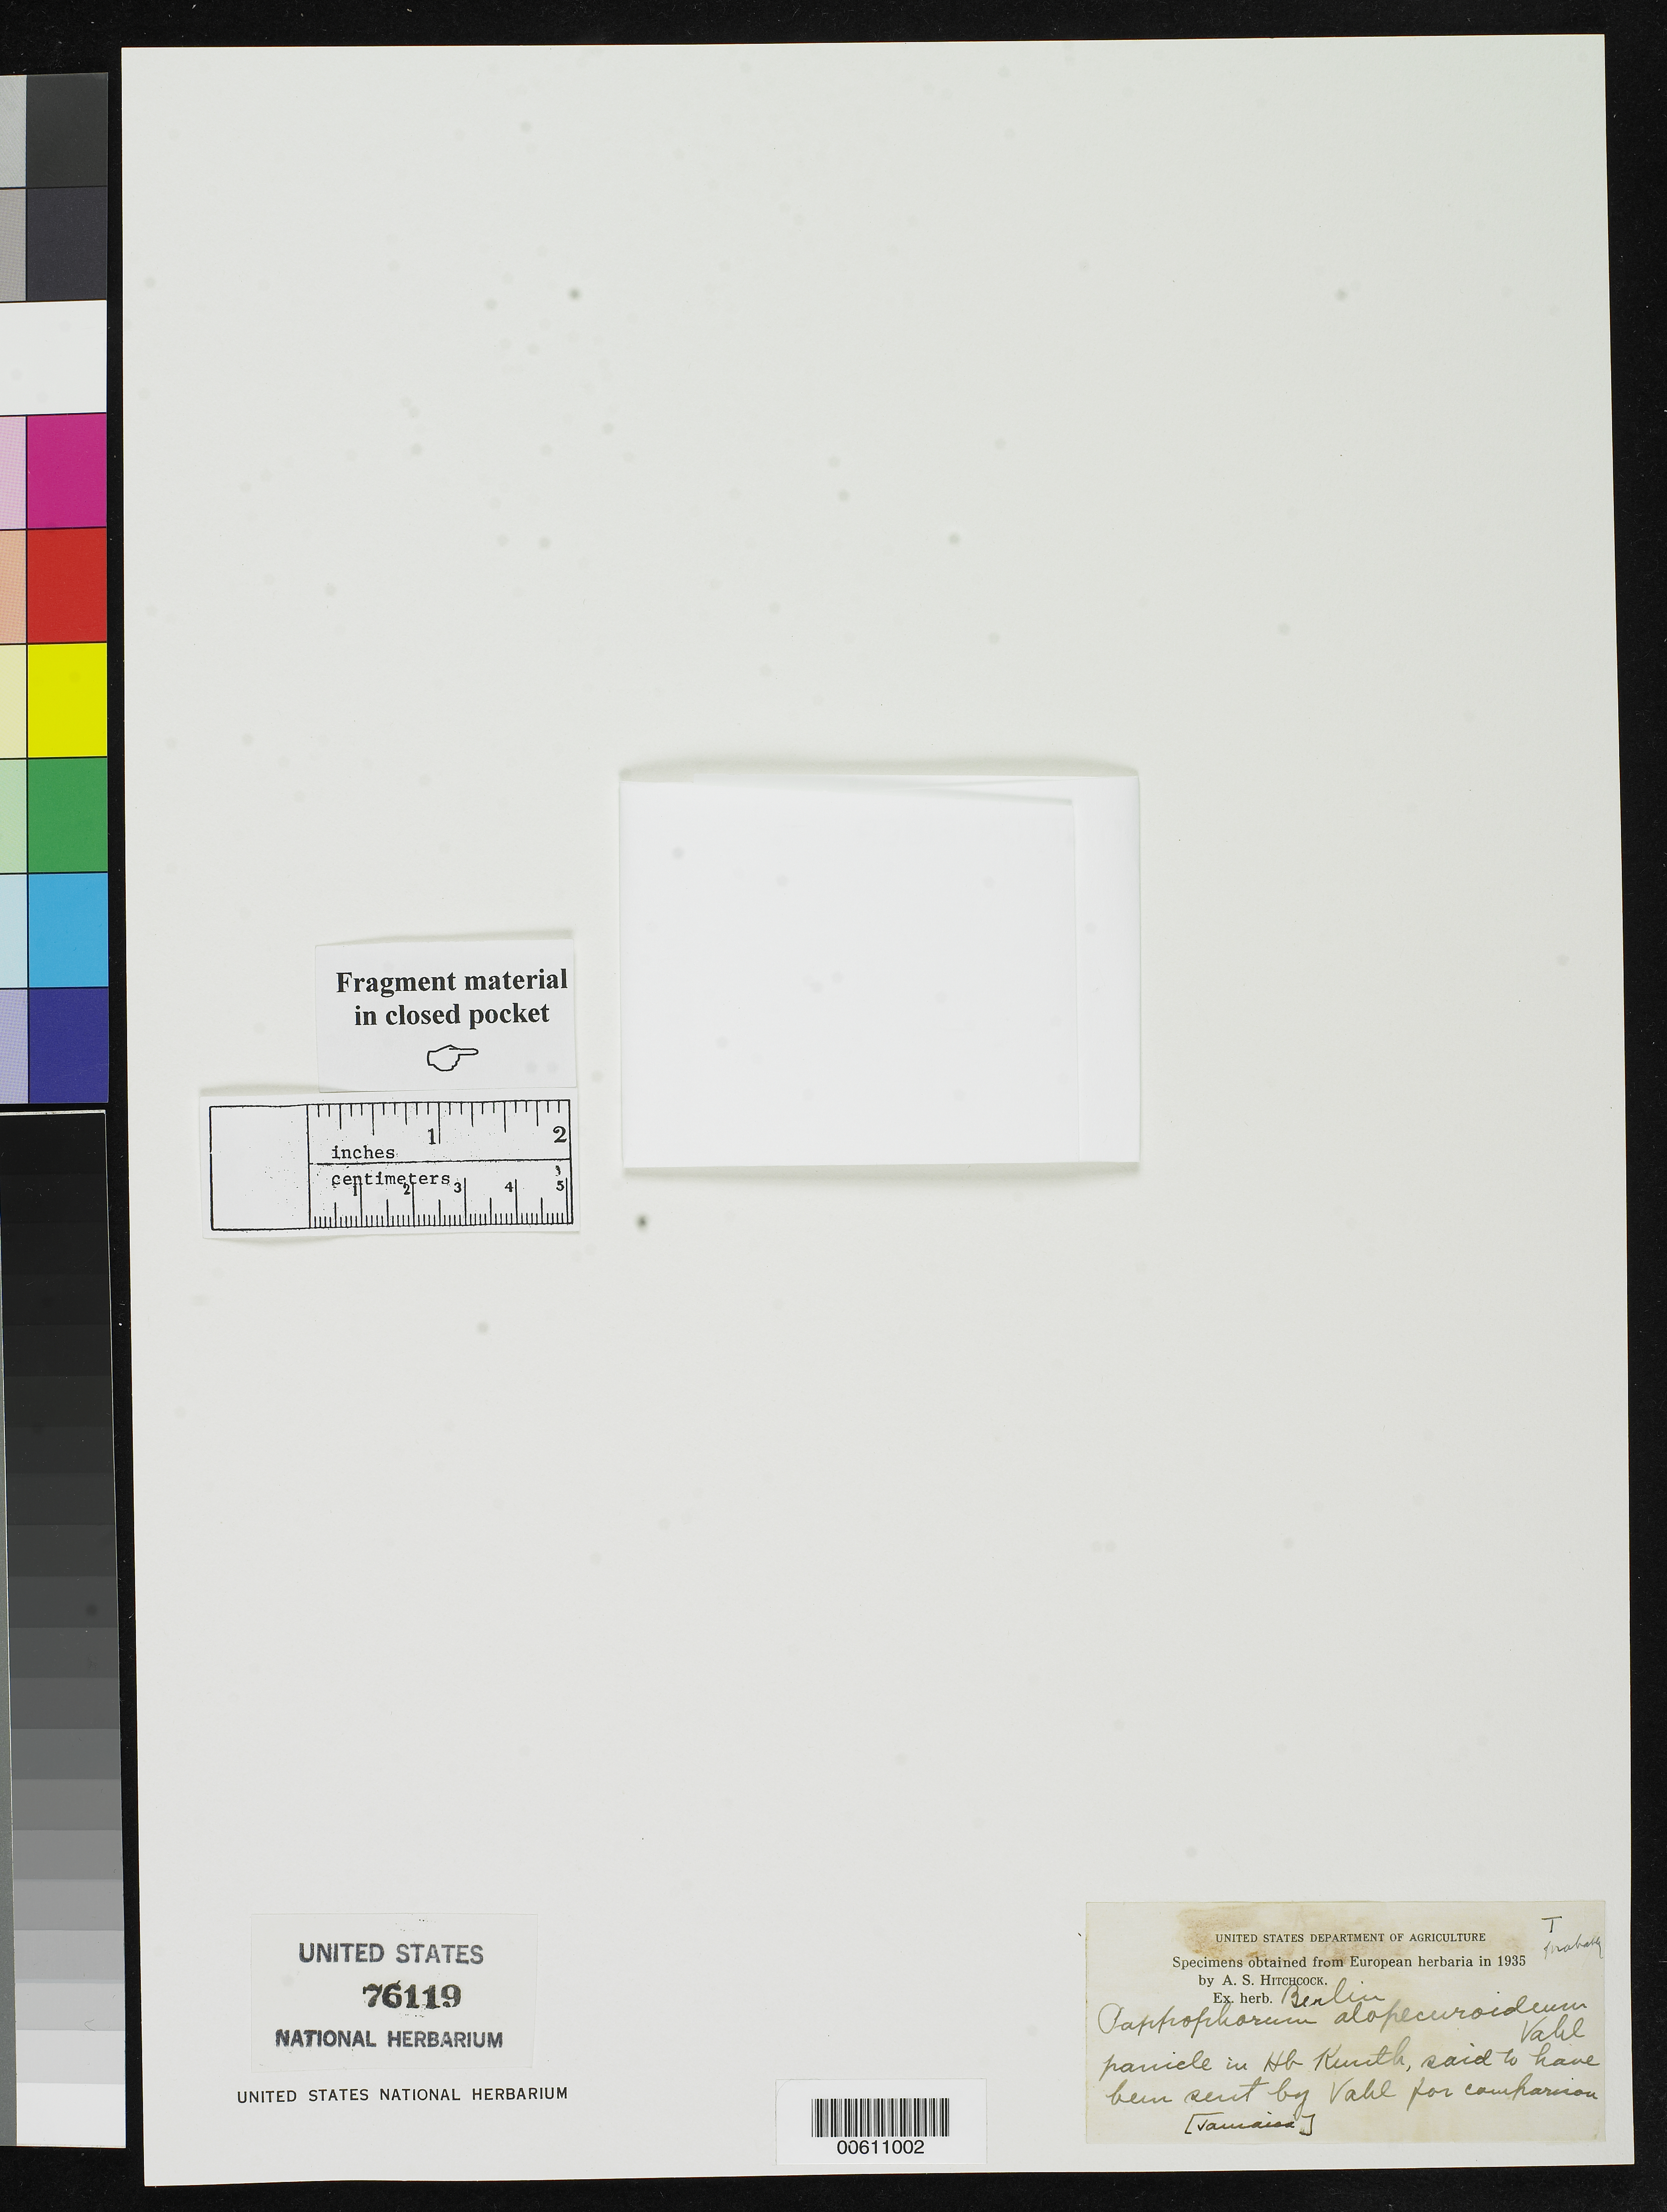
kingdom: Plantae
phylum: Tracheophyta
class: Liliopsida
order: Poales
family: Poaceae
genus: Pappophorum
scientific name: Pappophorum alopecuroideum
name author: Vahl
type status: Type Fragment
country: Jamaica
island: Greater Antilles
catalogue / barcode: US 76119